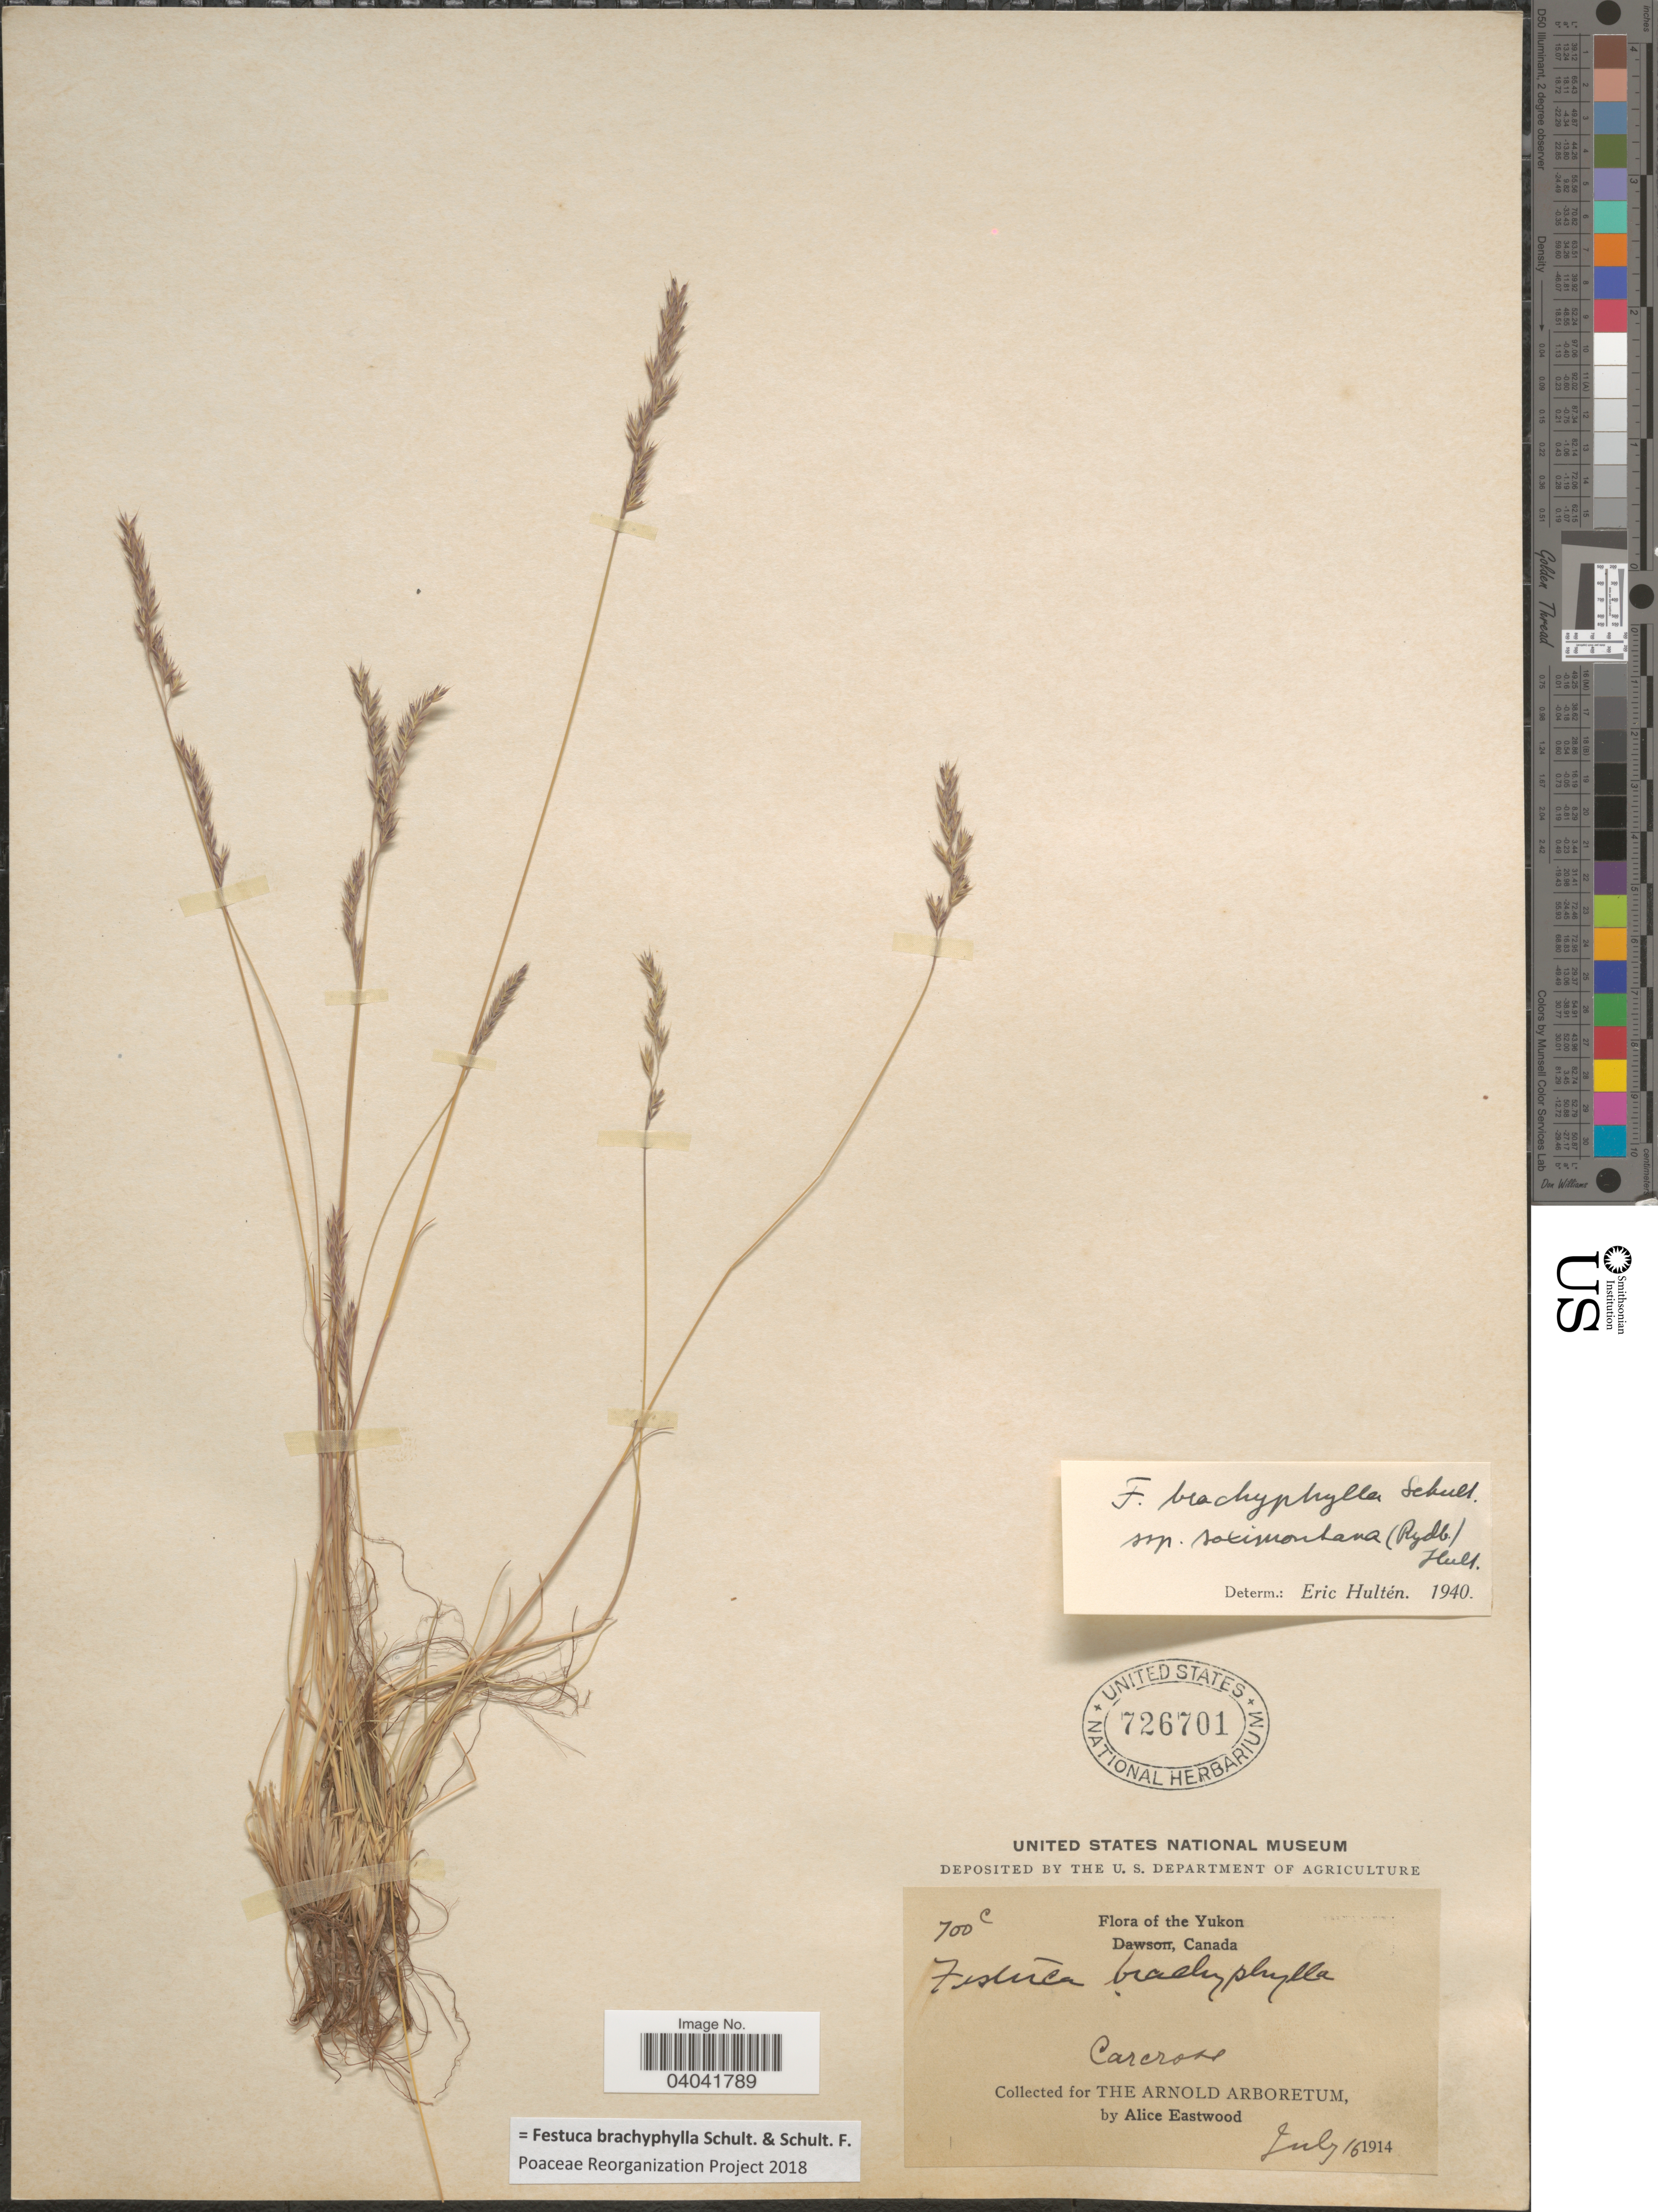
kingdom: Plantae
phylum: Tracheophyta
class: Liliopsida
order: Poales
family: Poaceae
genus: Festuca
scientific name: Festuca brachyphylla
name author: Schult. & Schult. f.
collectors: A. Eastwood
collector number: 700c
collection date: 1914-07-16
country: Canada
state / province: Yukon Territory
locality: Carcross.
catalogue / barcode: US 726701